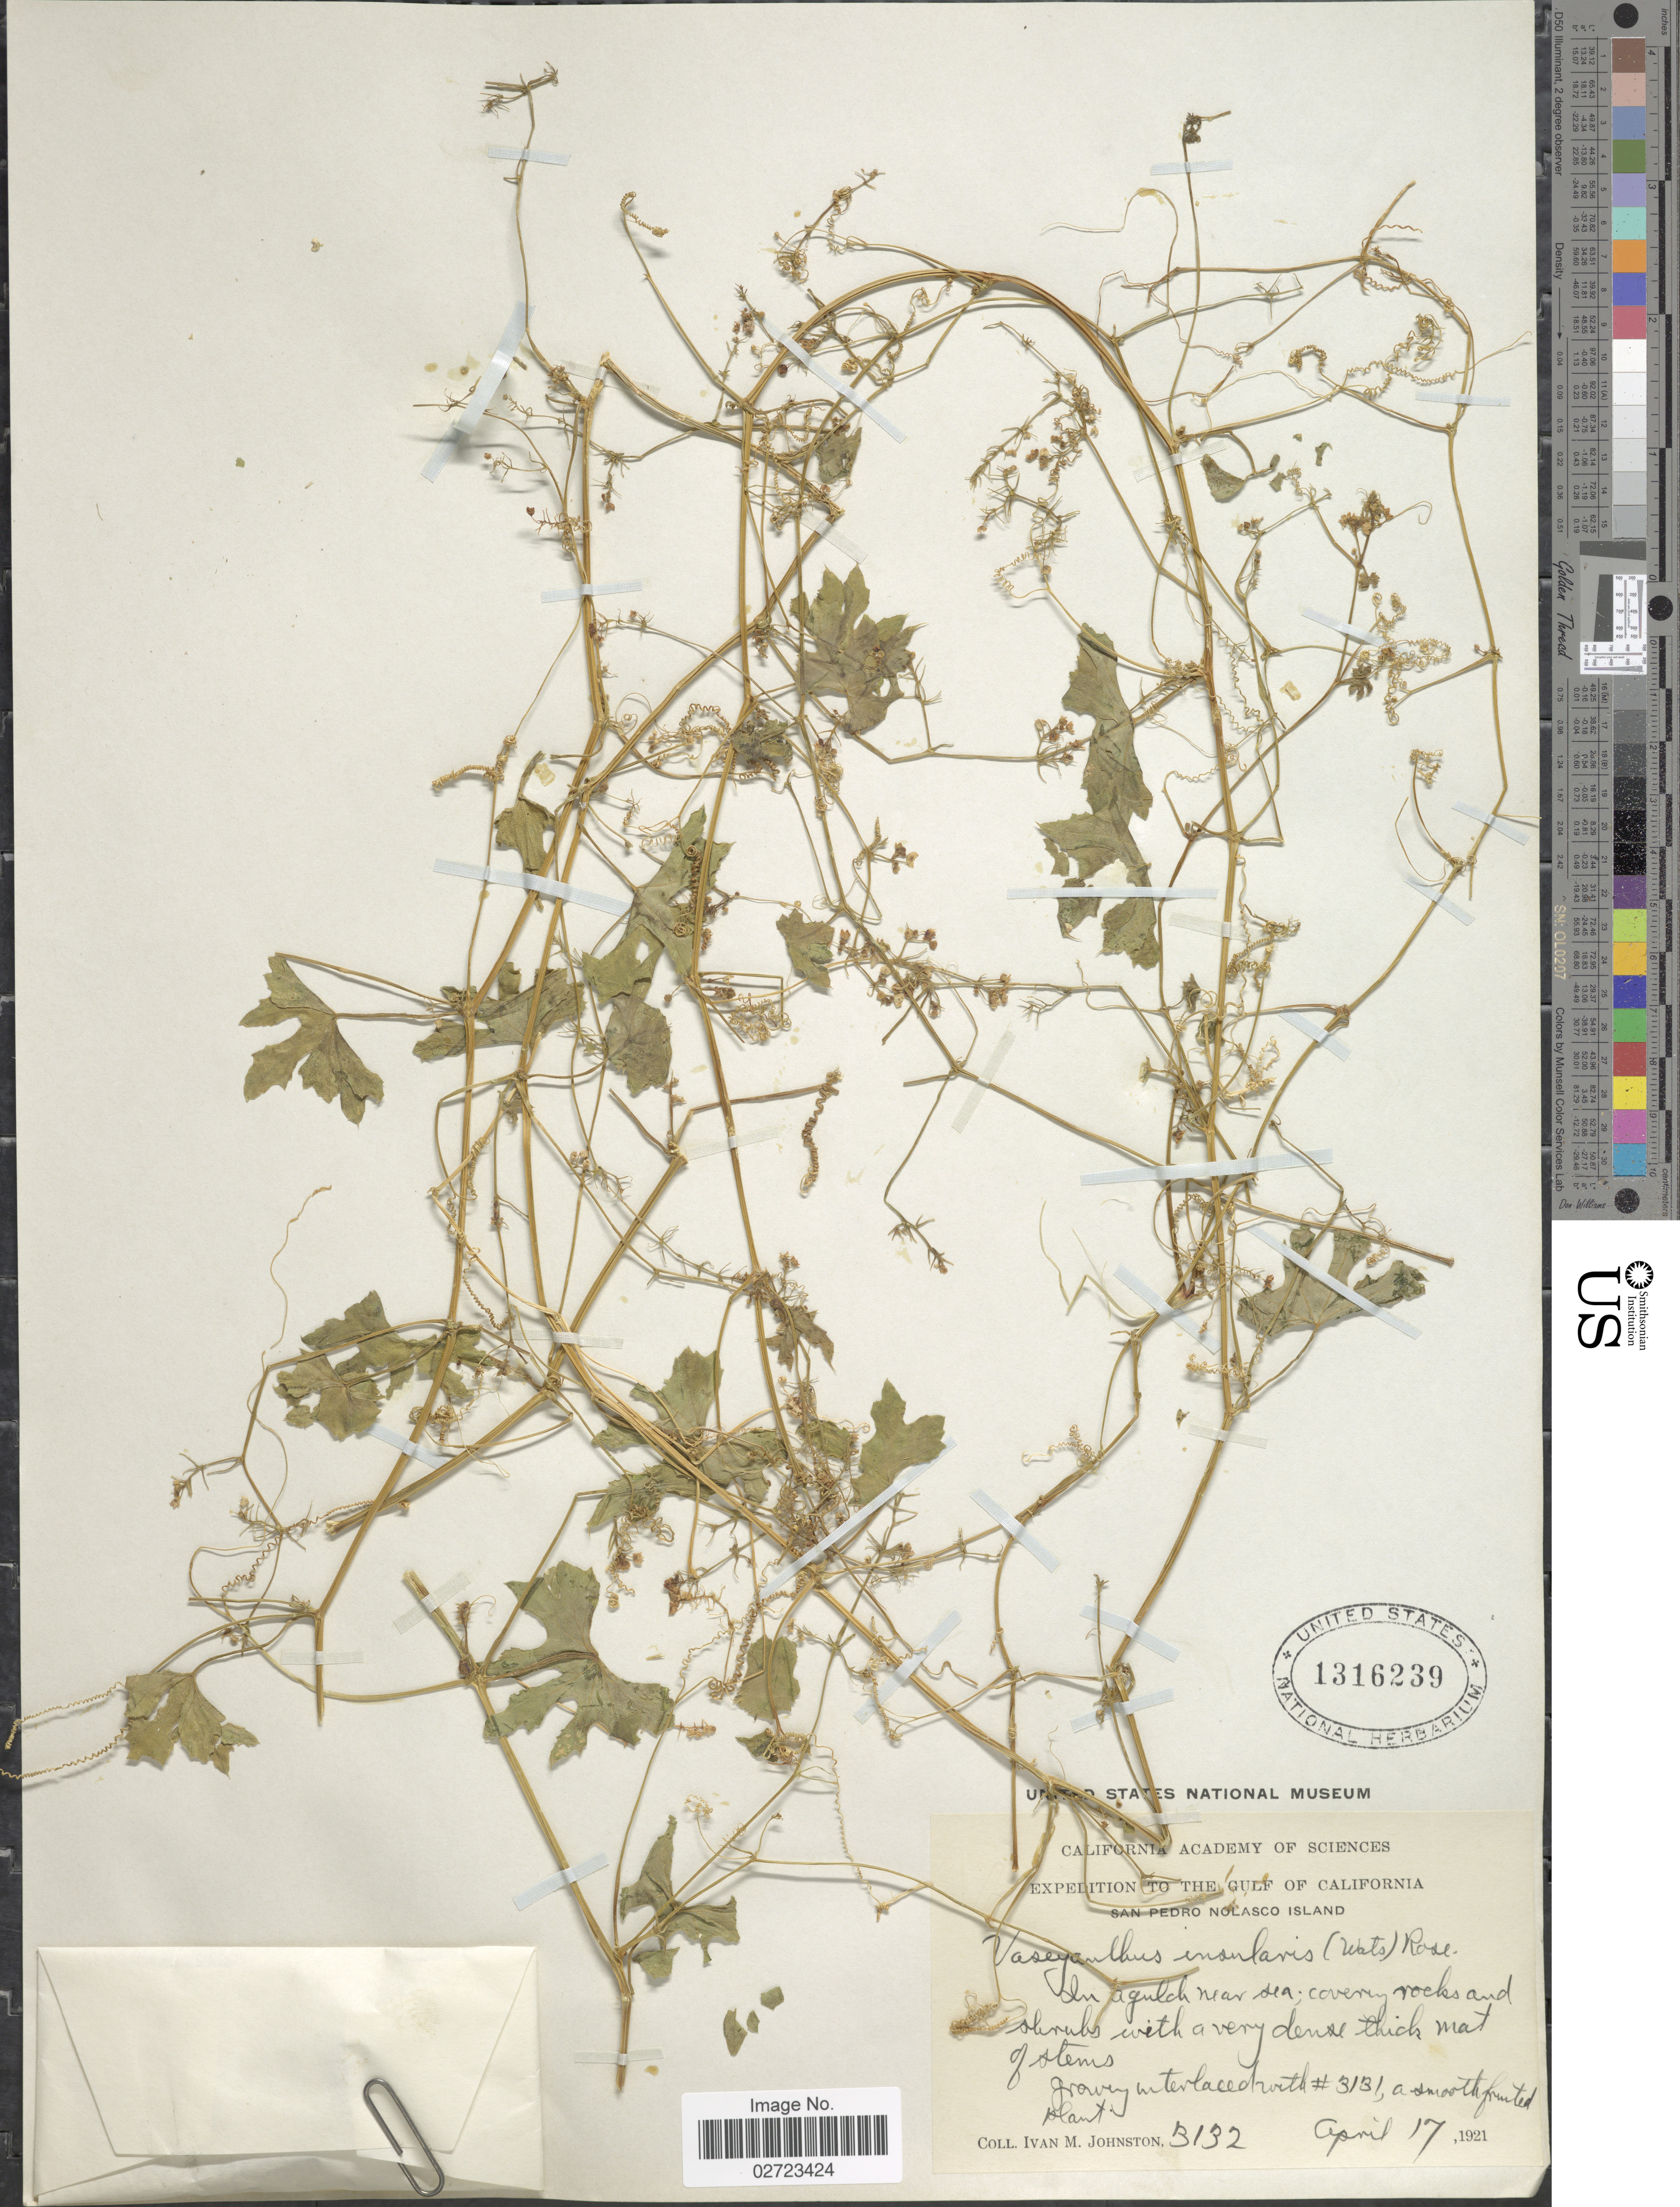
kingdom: Plantae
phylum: Tracheophyta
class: Magnoliopsida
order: Cucurbitales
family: Cucurbitaceae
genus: Echinopepon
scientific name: Echinopepon insularis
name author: S. Watson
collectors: I.M. Johnston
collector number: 3132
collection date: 1921-04-17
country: Mexico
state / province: Sonora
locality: The Gulf of California, San Pedro Nolasco Island, in a gulch near sea, covering rocks.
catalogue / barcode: US 1316239